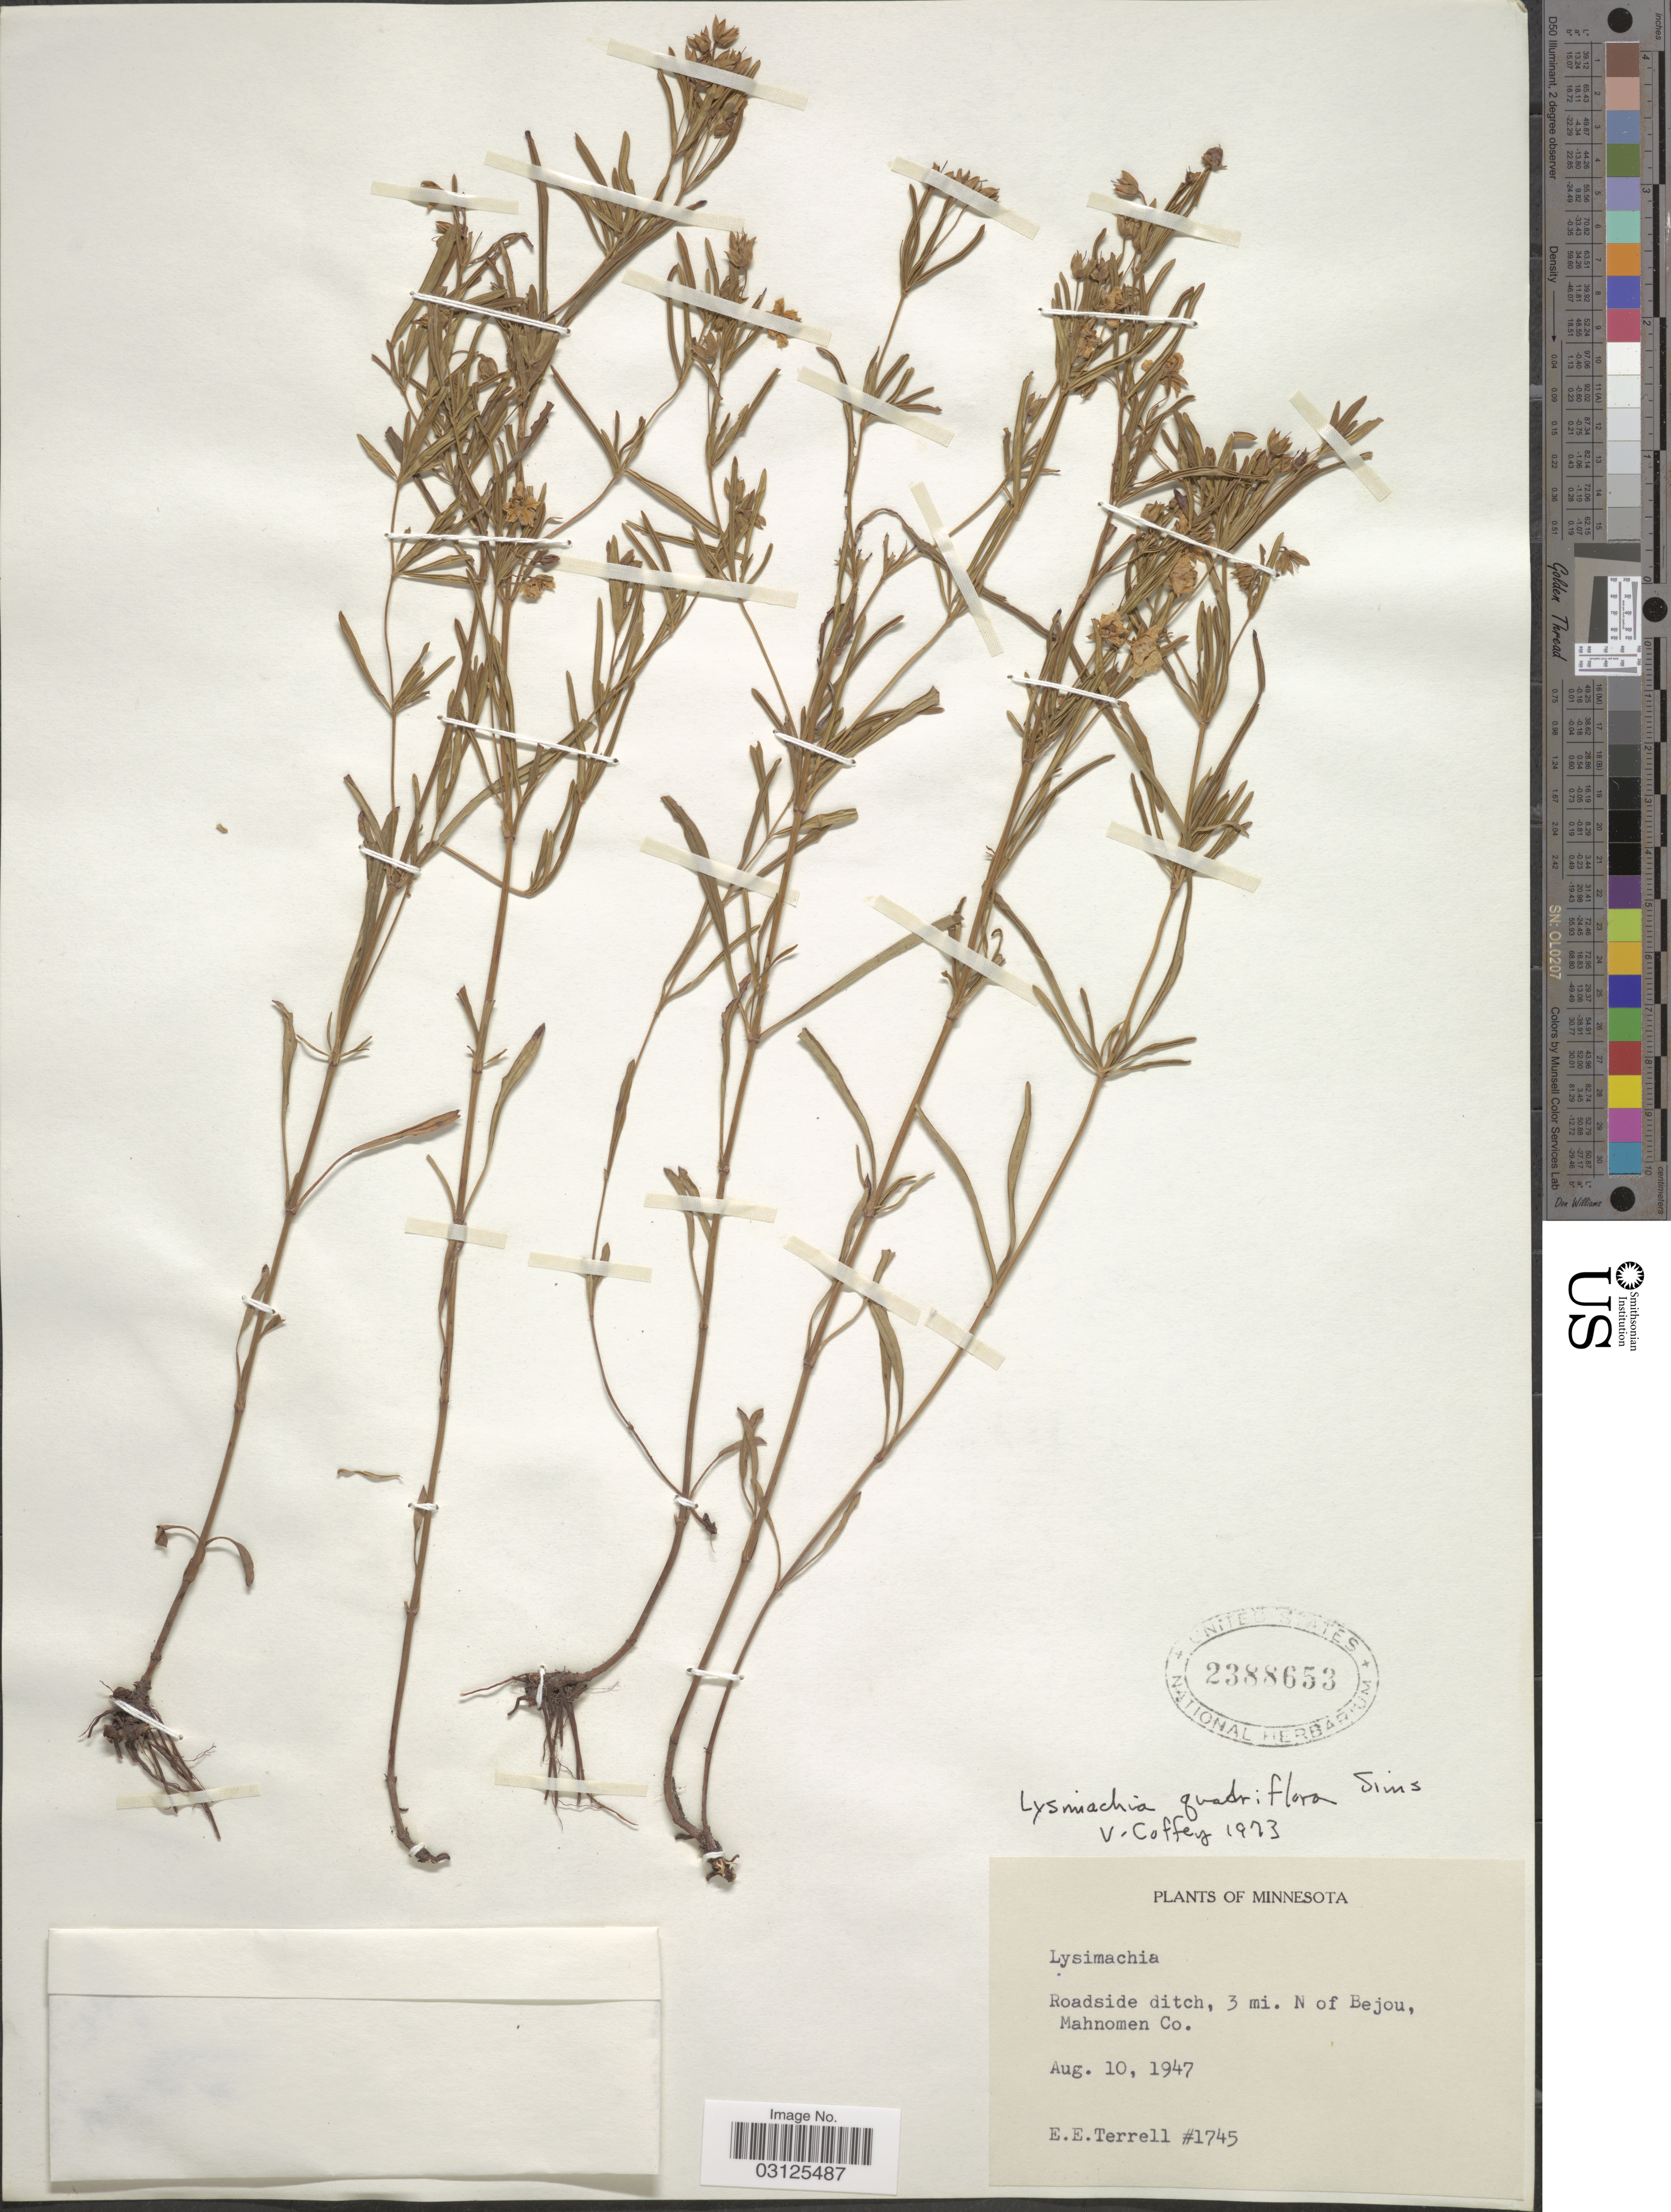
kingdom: Plantae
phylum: Tracheophyta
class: Magnoliopsida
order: Ericales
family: Primulaceae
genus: Steironema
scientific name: Steironema quadriflorum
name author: (Sims) Hitchc.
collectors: E. E. Terrell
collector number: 1745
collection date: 1947-08-10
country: United States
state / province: Minnesota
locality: Roadside ditch, 3 mi. N of Bejou, Mahnomen Co.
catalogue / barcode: US 2388653